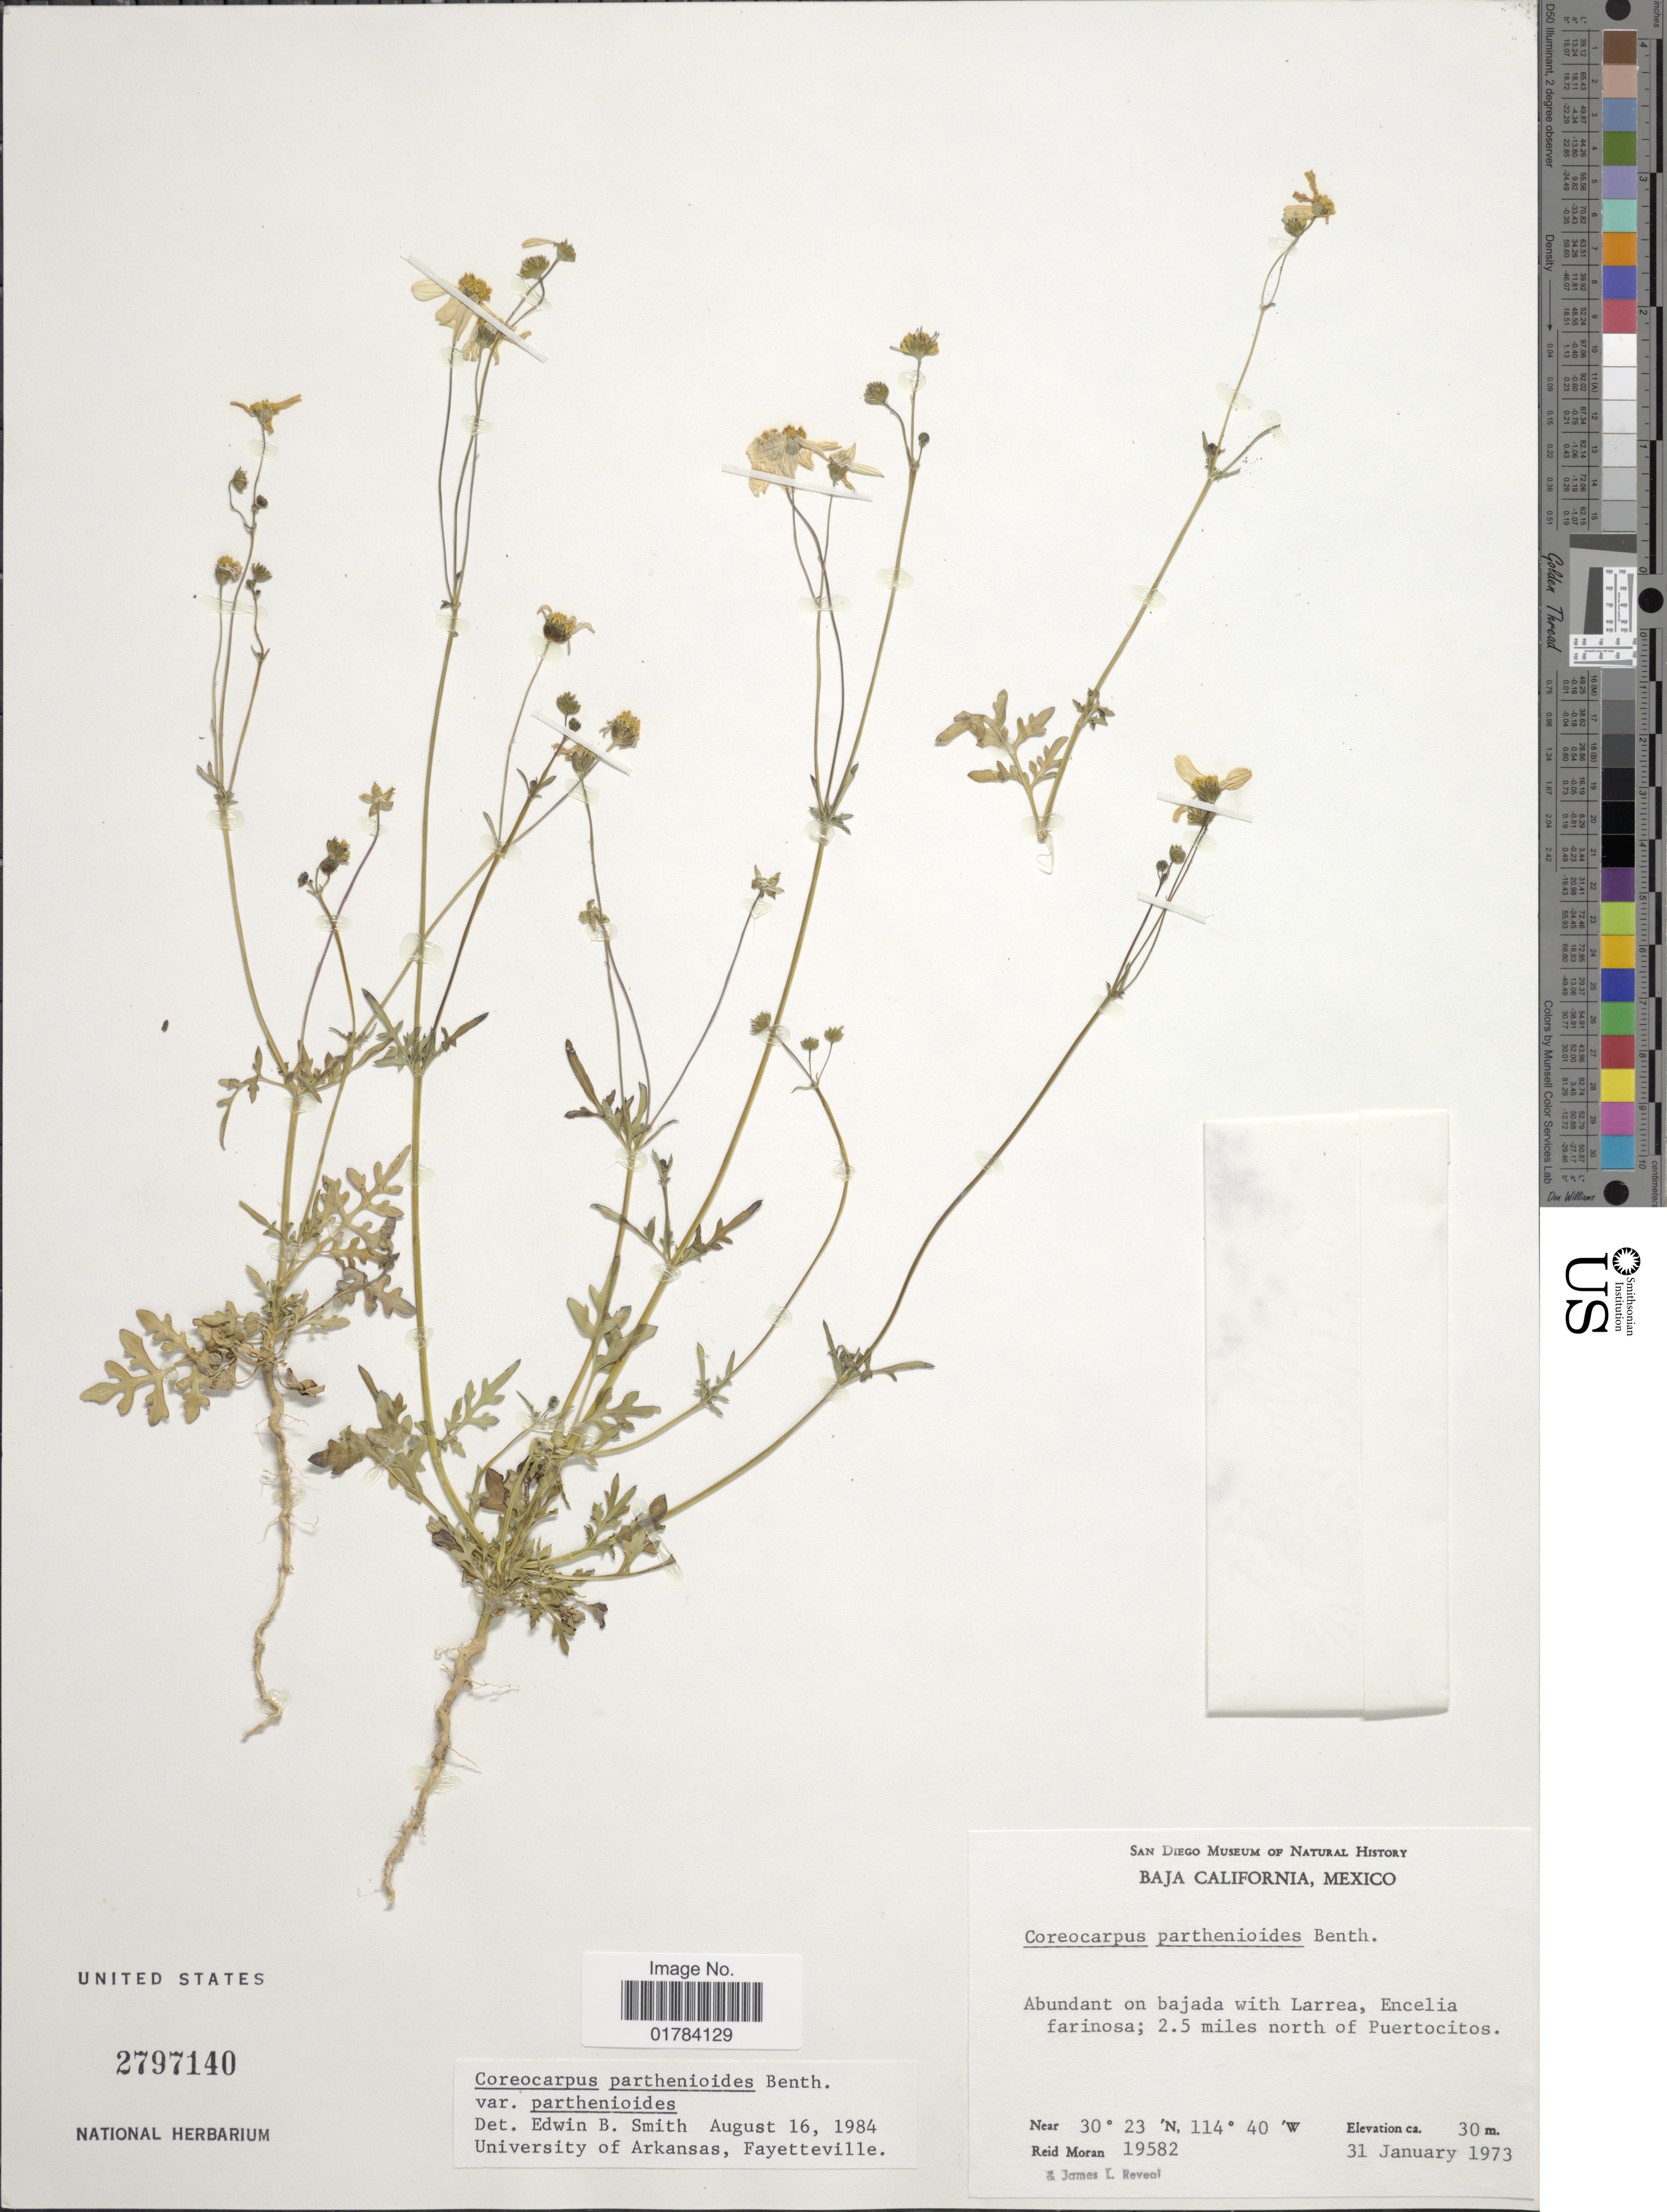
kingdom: Plantae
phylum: Tracheophyta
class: Magnoliopsida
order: Asterales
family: Asteraceae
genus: Coreocarpus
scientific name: Coreocarpus parthenioides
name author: Benth.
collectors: R. V. Moran & J. L. Reveal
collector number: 19582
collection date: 1973-01-31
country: Mexico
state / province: Baja California Sur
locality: Abundant on bajada with Larrea, Encelia farinosa; 2.5 miles north of Puertocitos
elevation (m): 30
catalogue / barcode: US 2797140